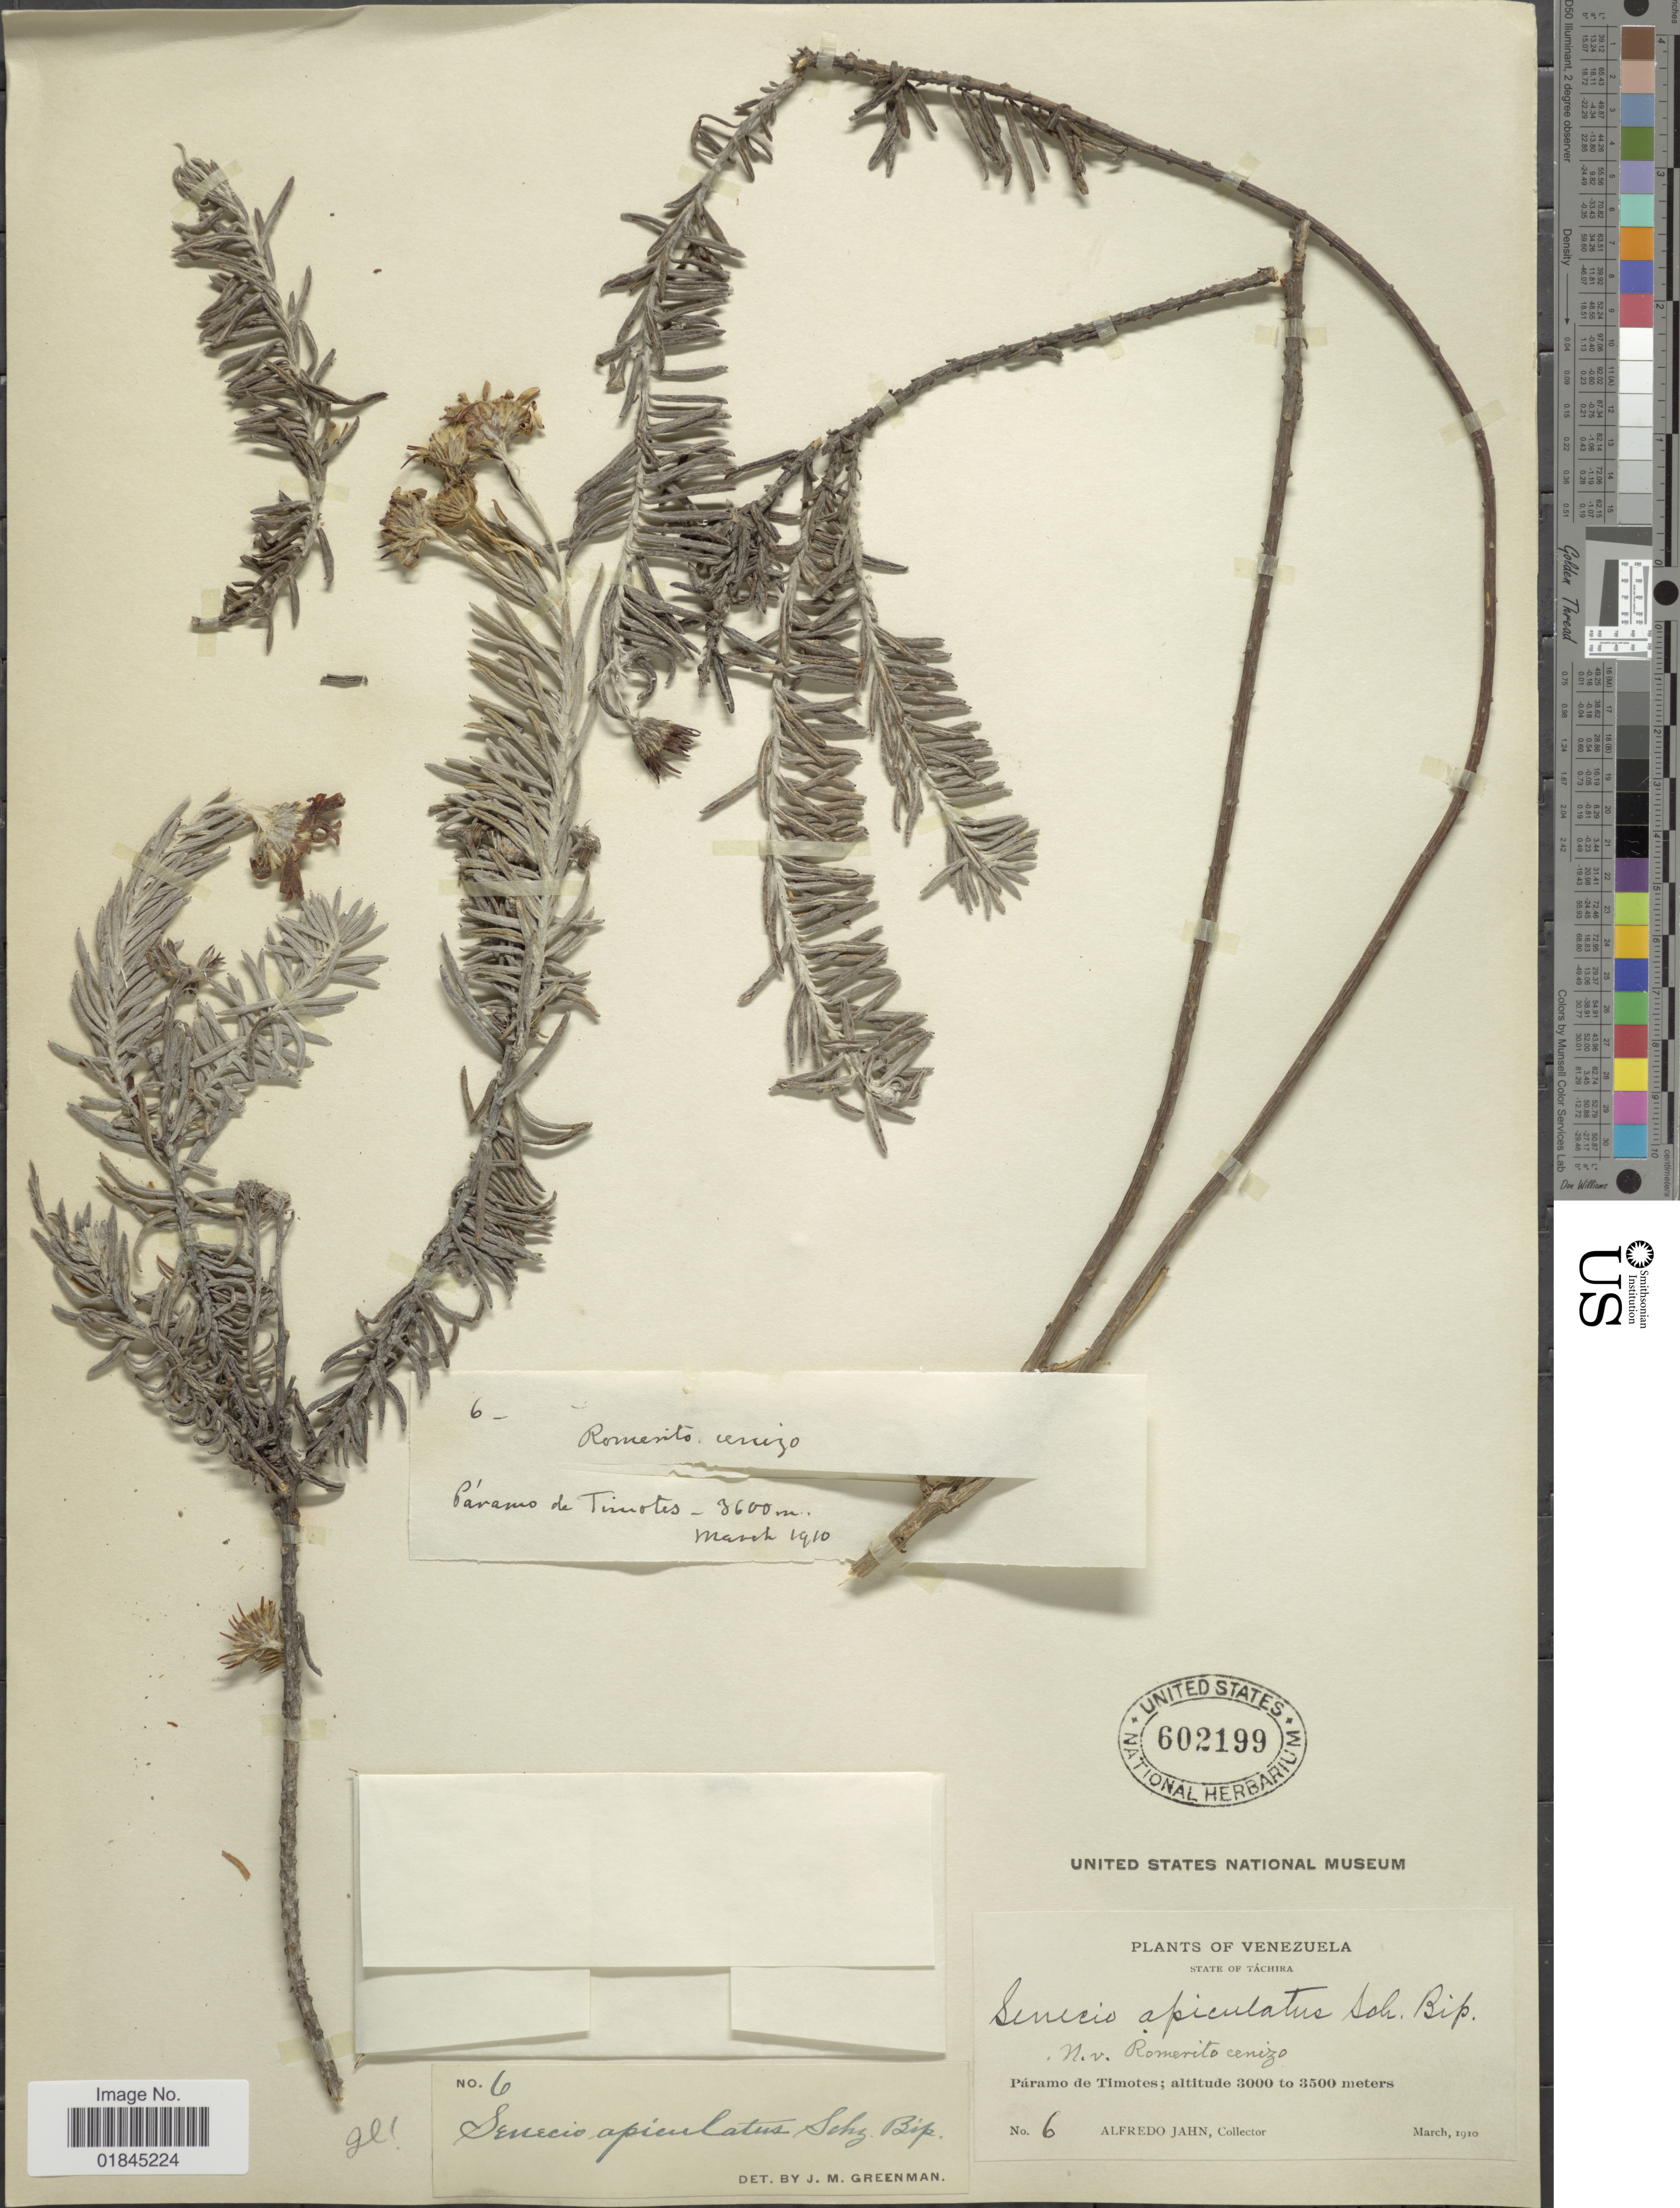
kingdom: Plantae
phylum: Tracheophyta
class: Magnoliopsida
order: Asterales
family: Asteraceae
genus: Pentacalia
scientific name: Pentacalia apiculata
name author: (Sch. Bip. ex Wedd.) Cuatrec.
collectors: A. Jahn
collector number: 6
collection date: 1910-03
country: Venezuela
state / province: Tachira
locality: State of Táchira. Páramo de Timotes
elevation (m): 3000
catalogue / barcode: US 602199